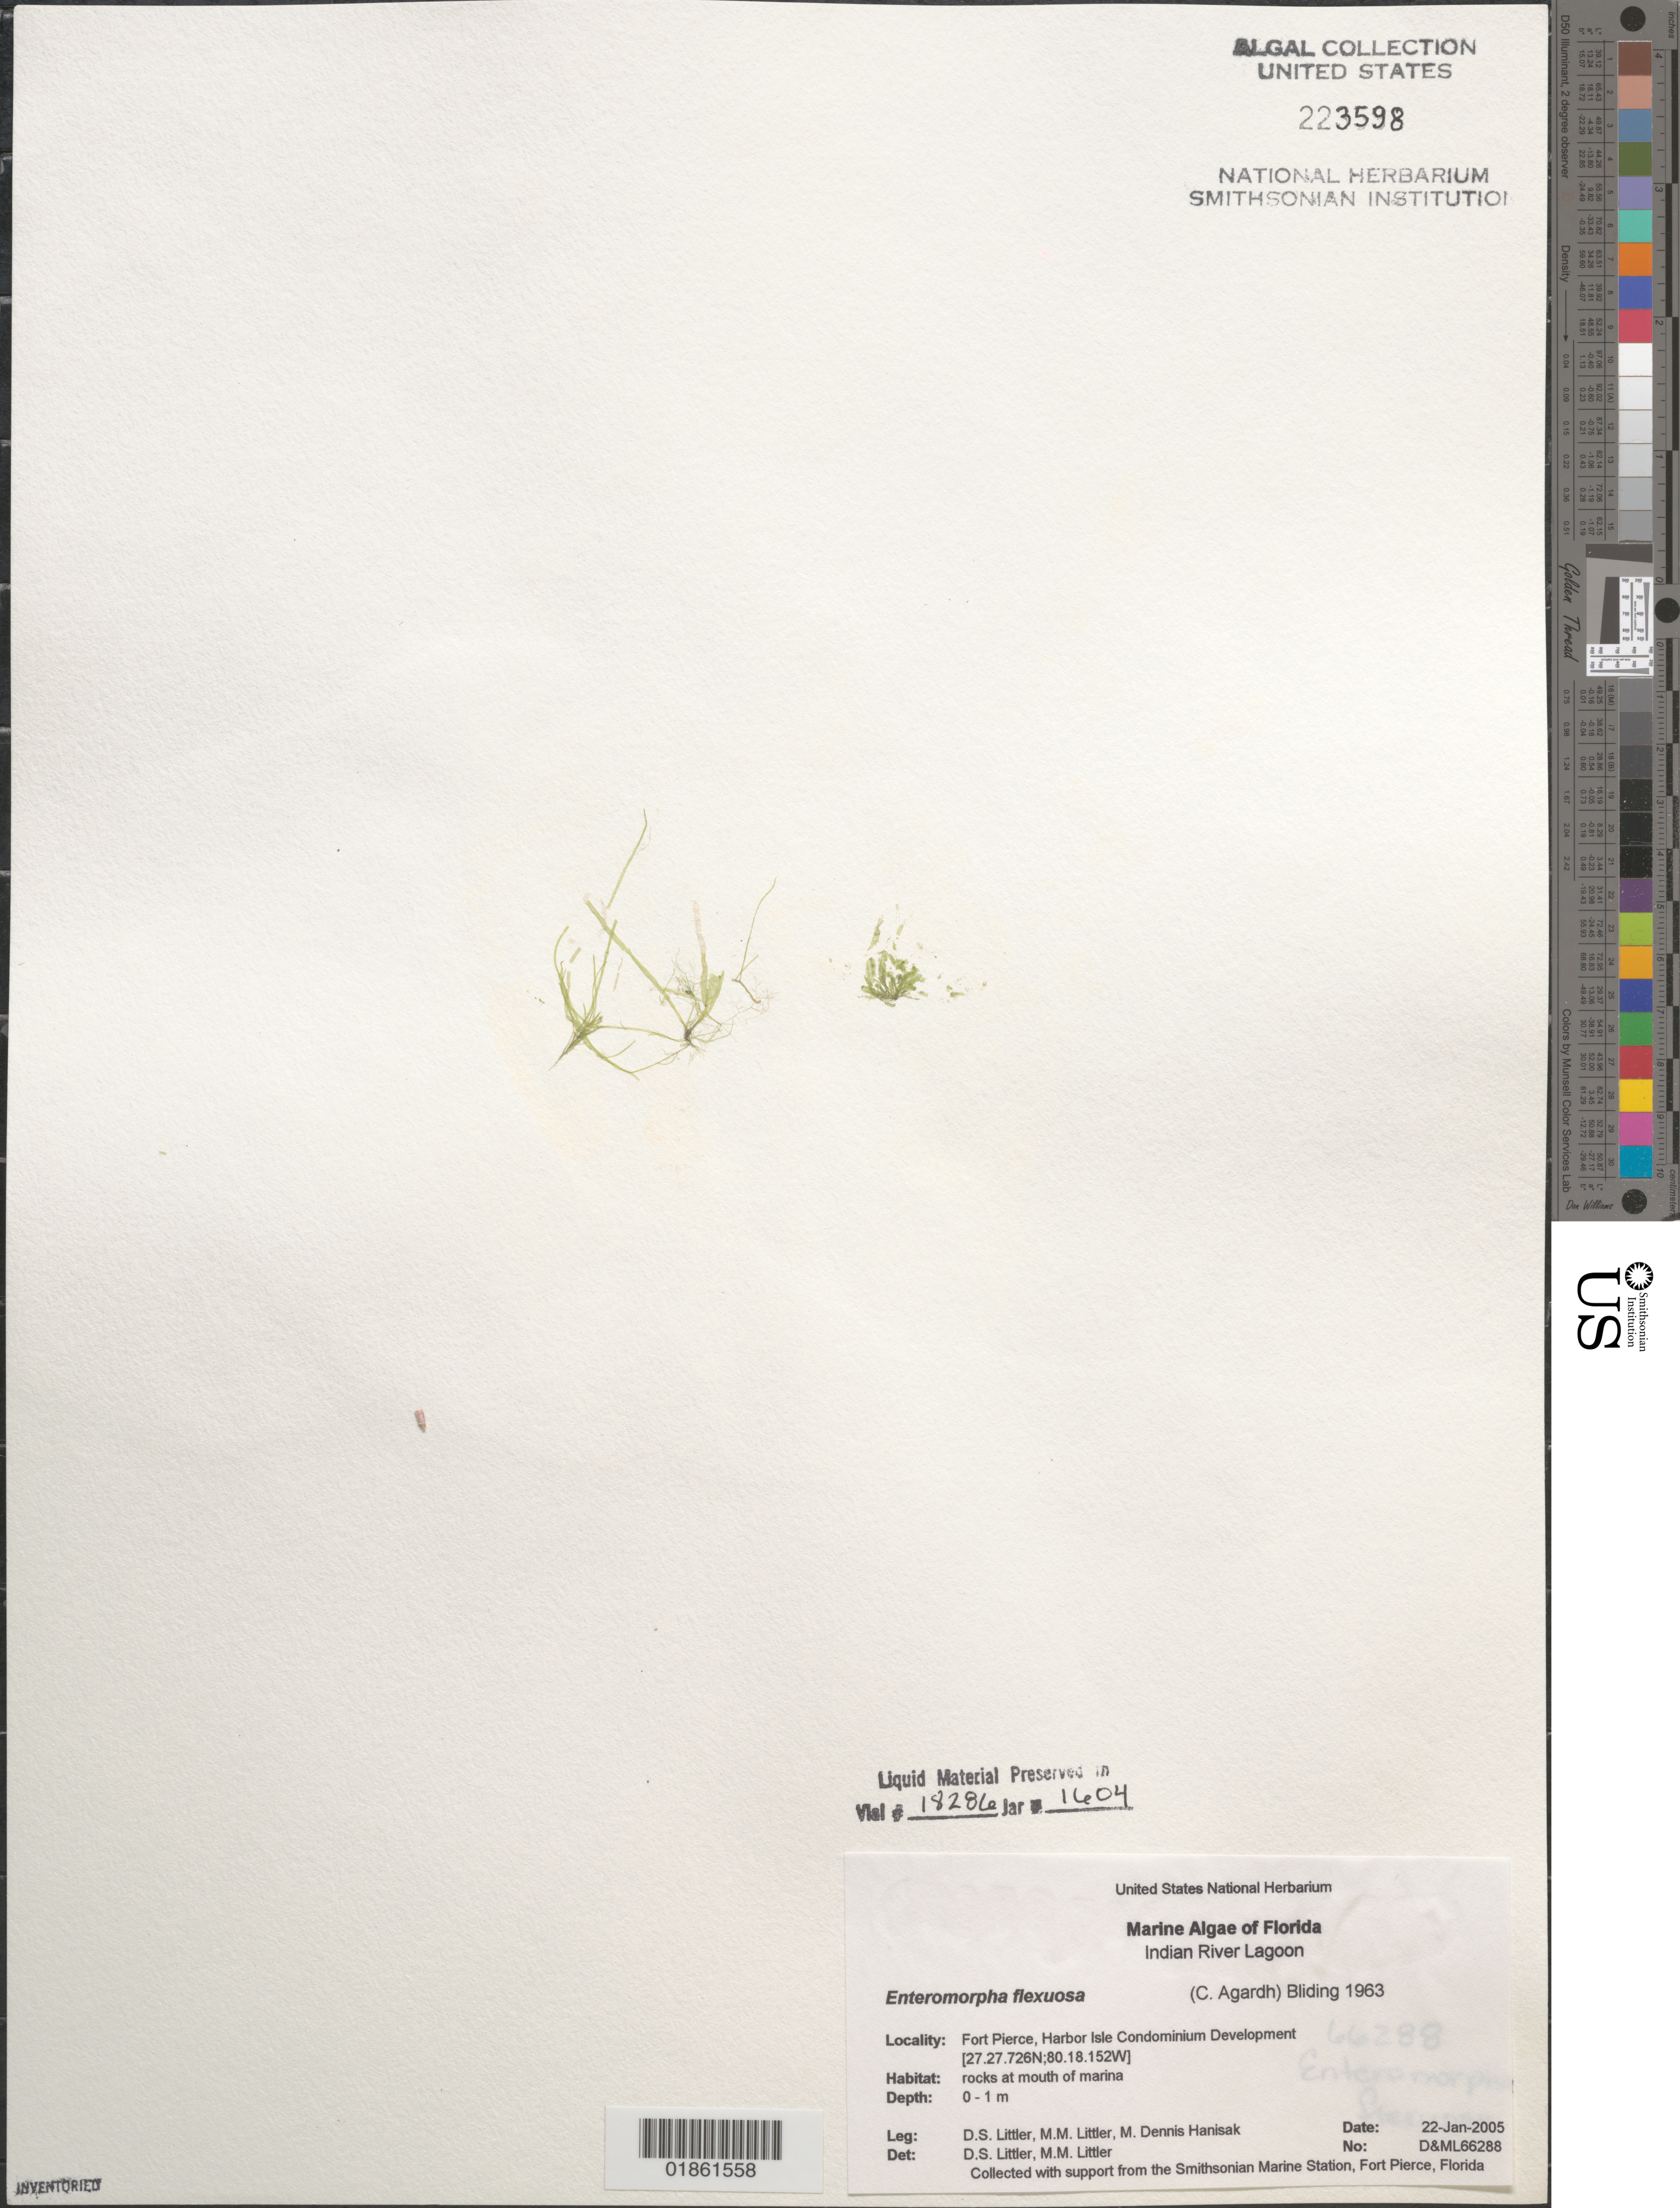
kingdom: Plantae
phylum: Chlorophyta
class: Ulvophyceae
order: Ulvales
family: Ulvaceae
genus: Ulva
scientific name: Ulva flexuosa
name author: Wulfen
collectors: D. S. Littler & M. Hanisak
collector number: D&ML66288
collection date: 2005-01-22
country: United States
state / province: Florida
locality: Indian River Lagoon. Fort Pierce, Harbor Isle Condominium Development.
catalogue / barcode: US 223598